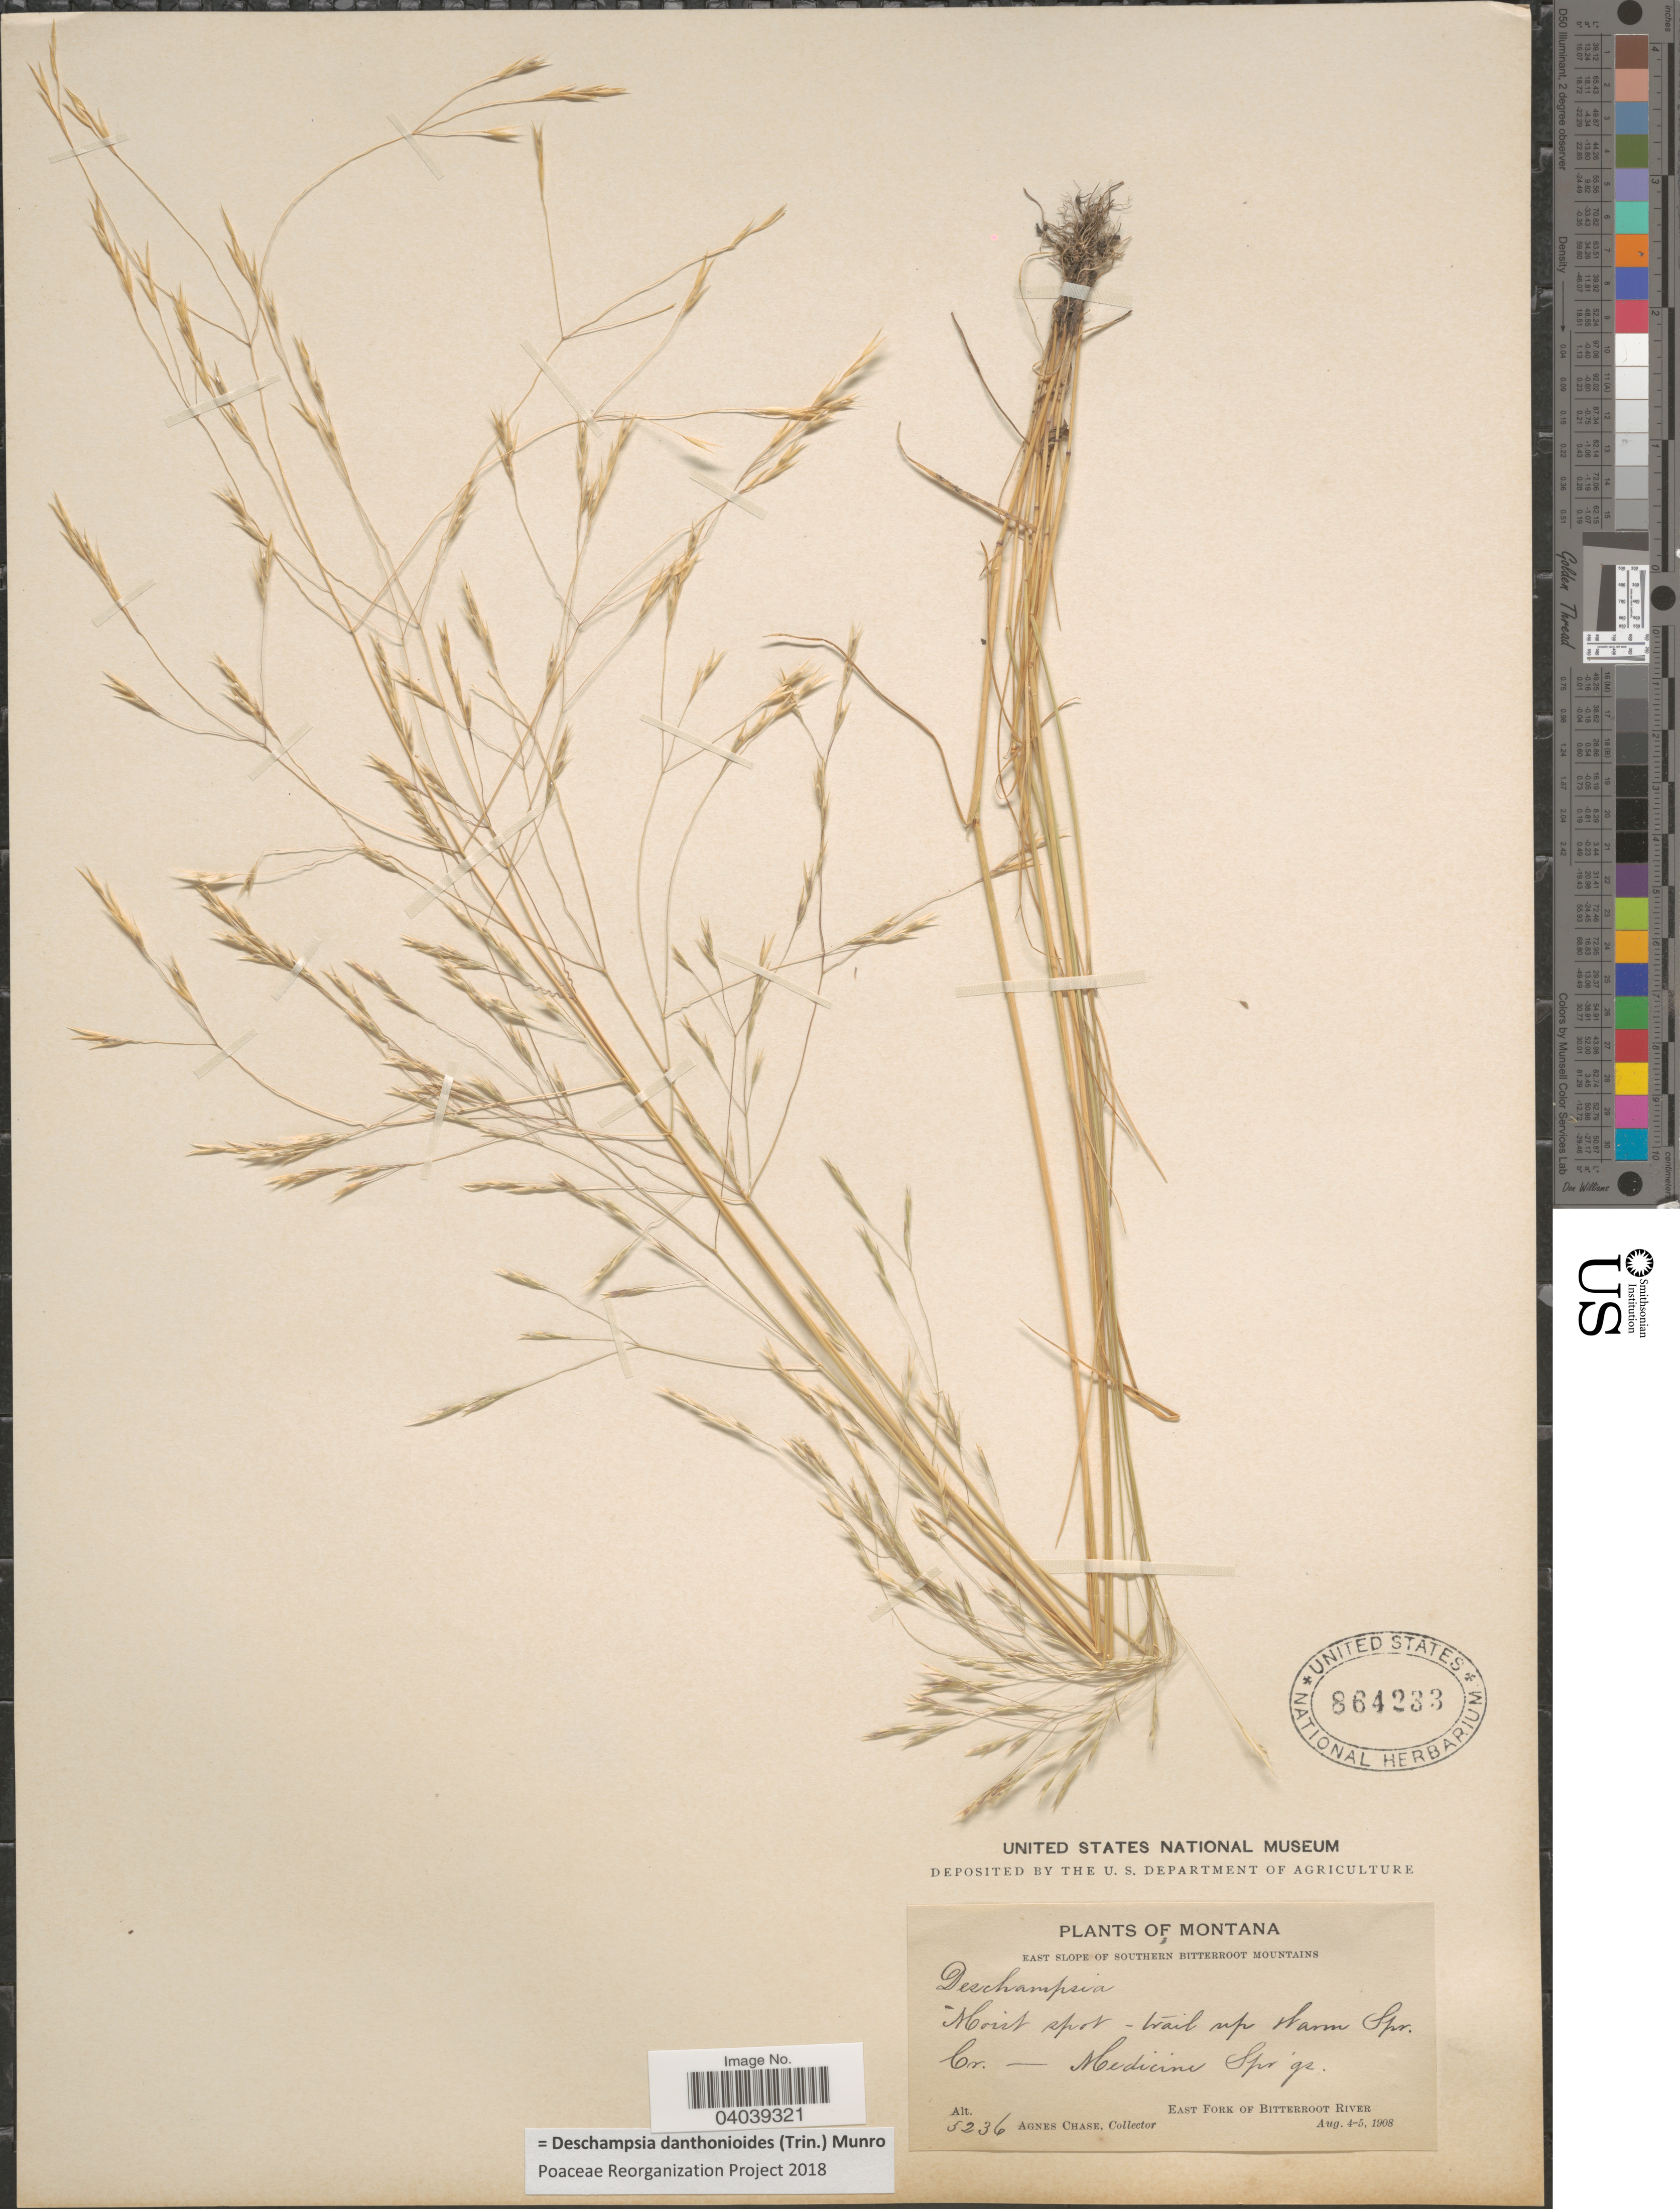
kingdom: Plantae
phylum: Tracheophyta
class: Liliopsida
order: Poales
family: Poaceae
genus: Deschampsia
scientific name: Deschampsia danthonioides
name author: (Trin.) Munro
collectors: A. Chase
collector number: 5236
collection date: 1908-08-04/1908-08-05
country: United States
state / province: Montana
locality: East Slope of Southern Bitterrout Mountains. Moist spot - trail up Warm Spr. Cr.- Medicine Spr'gs. East Fork of Bitterroot River.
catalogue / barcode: US 864233